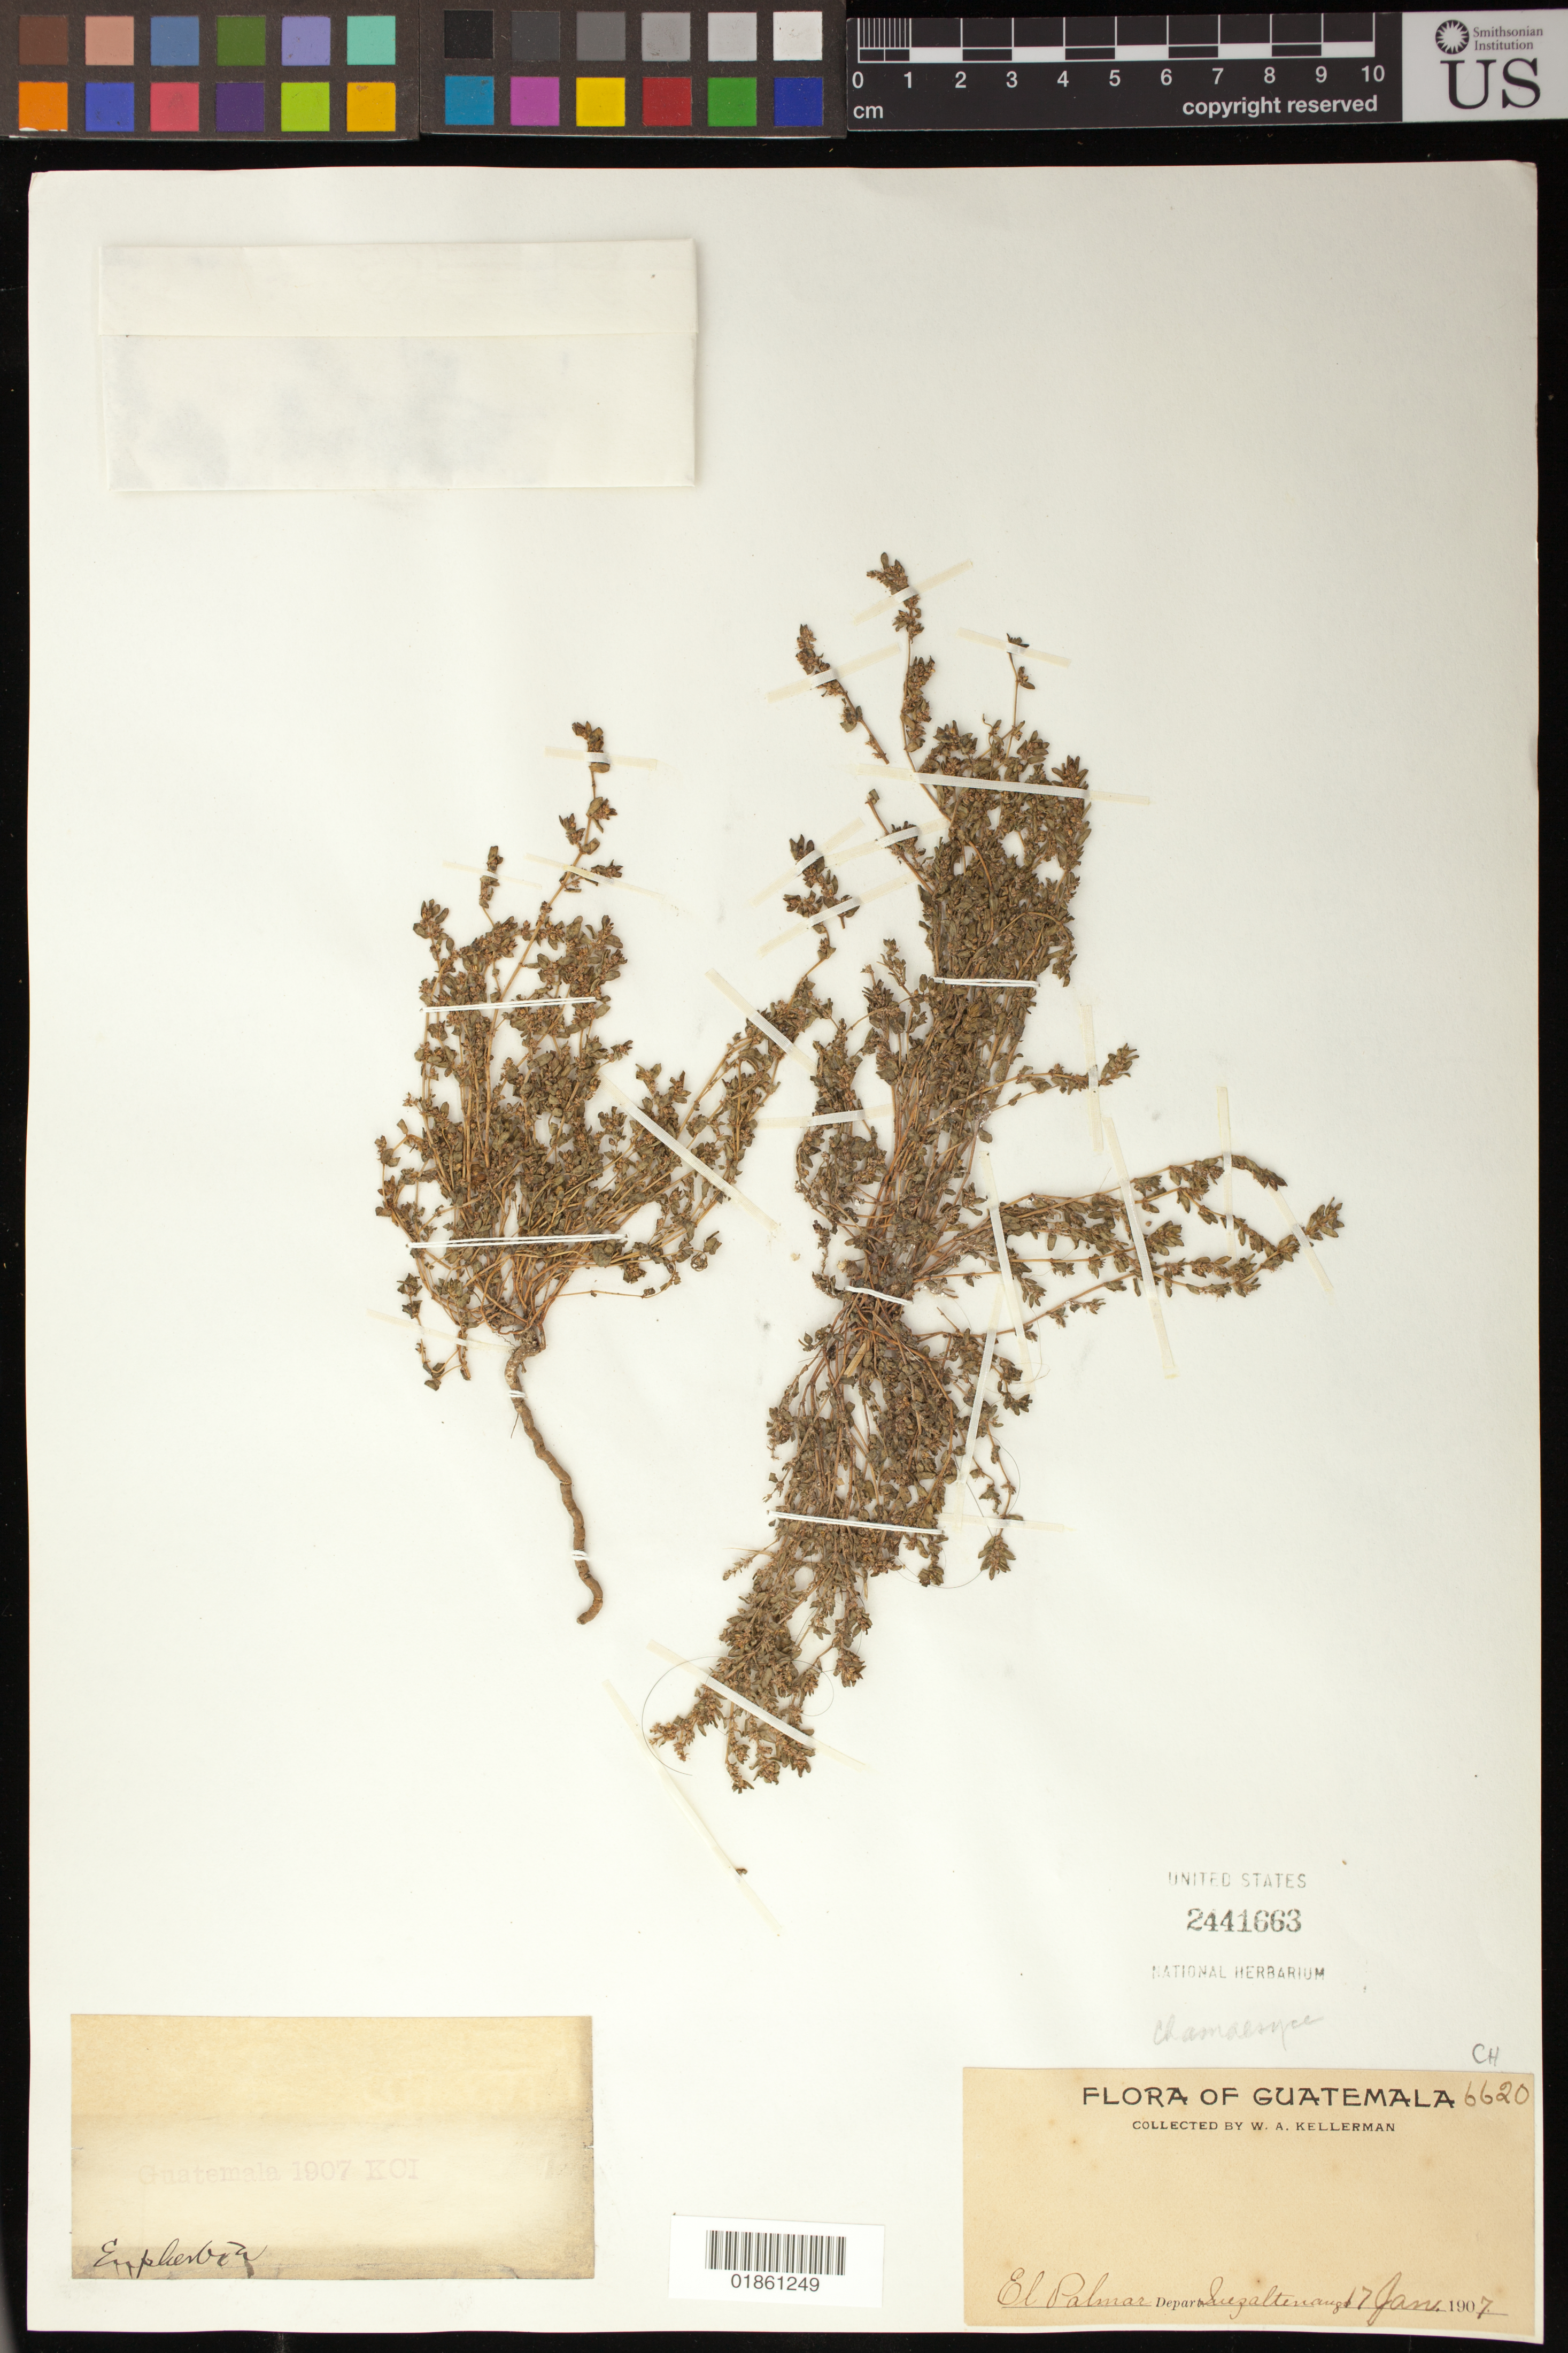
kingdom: Plantae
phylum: Tracheophyta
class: Magnoliopsida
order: Malpighiales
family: Euphorbiaceae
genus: Euphorbia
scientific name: Euphorbia sp.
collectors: W. A. Kellermann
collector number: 6620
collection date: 1907-01-17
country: Guatemala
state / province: Quetzaltenango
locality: El Palmar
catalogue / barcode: US 2441663